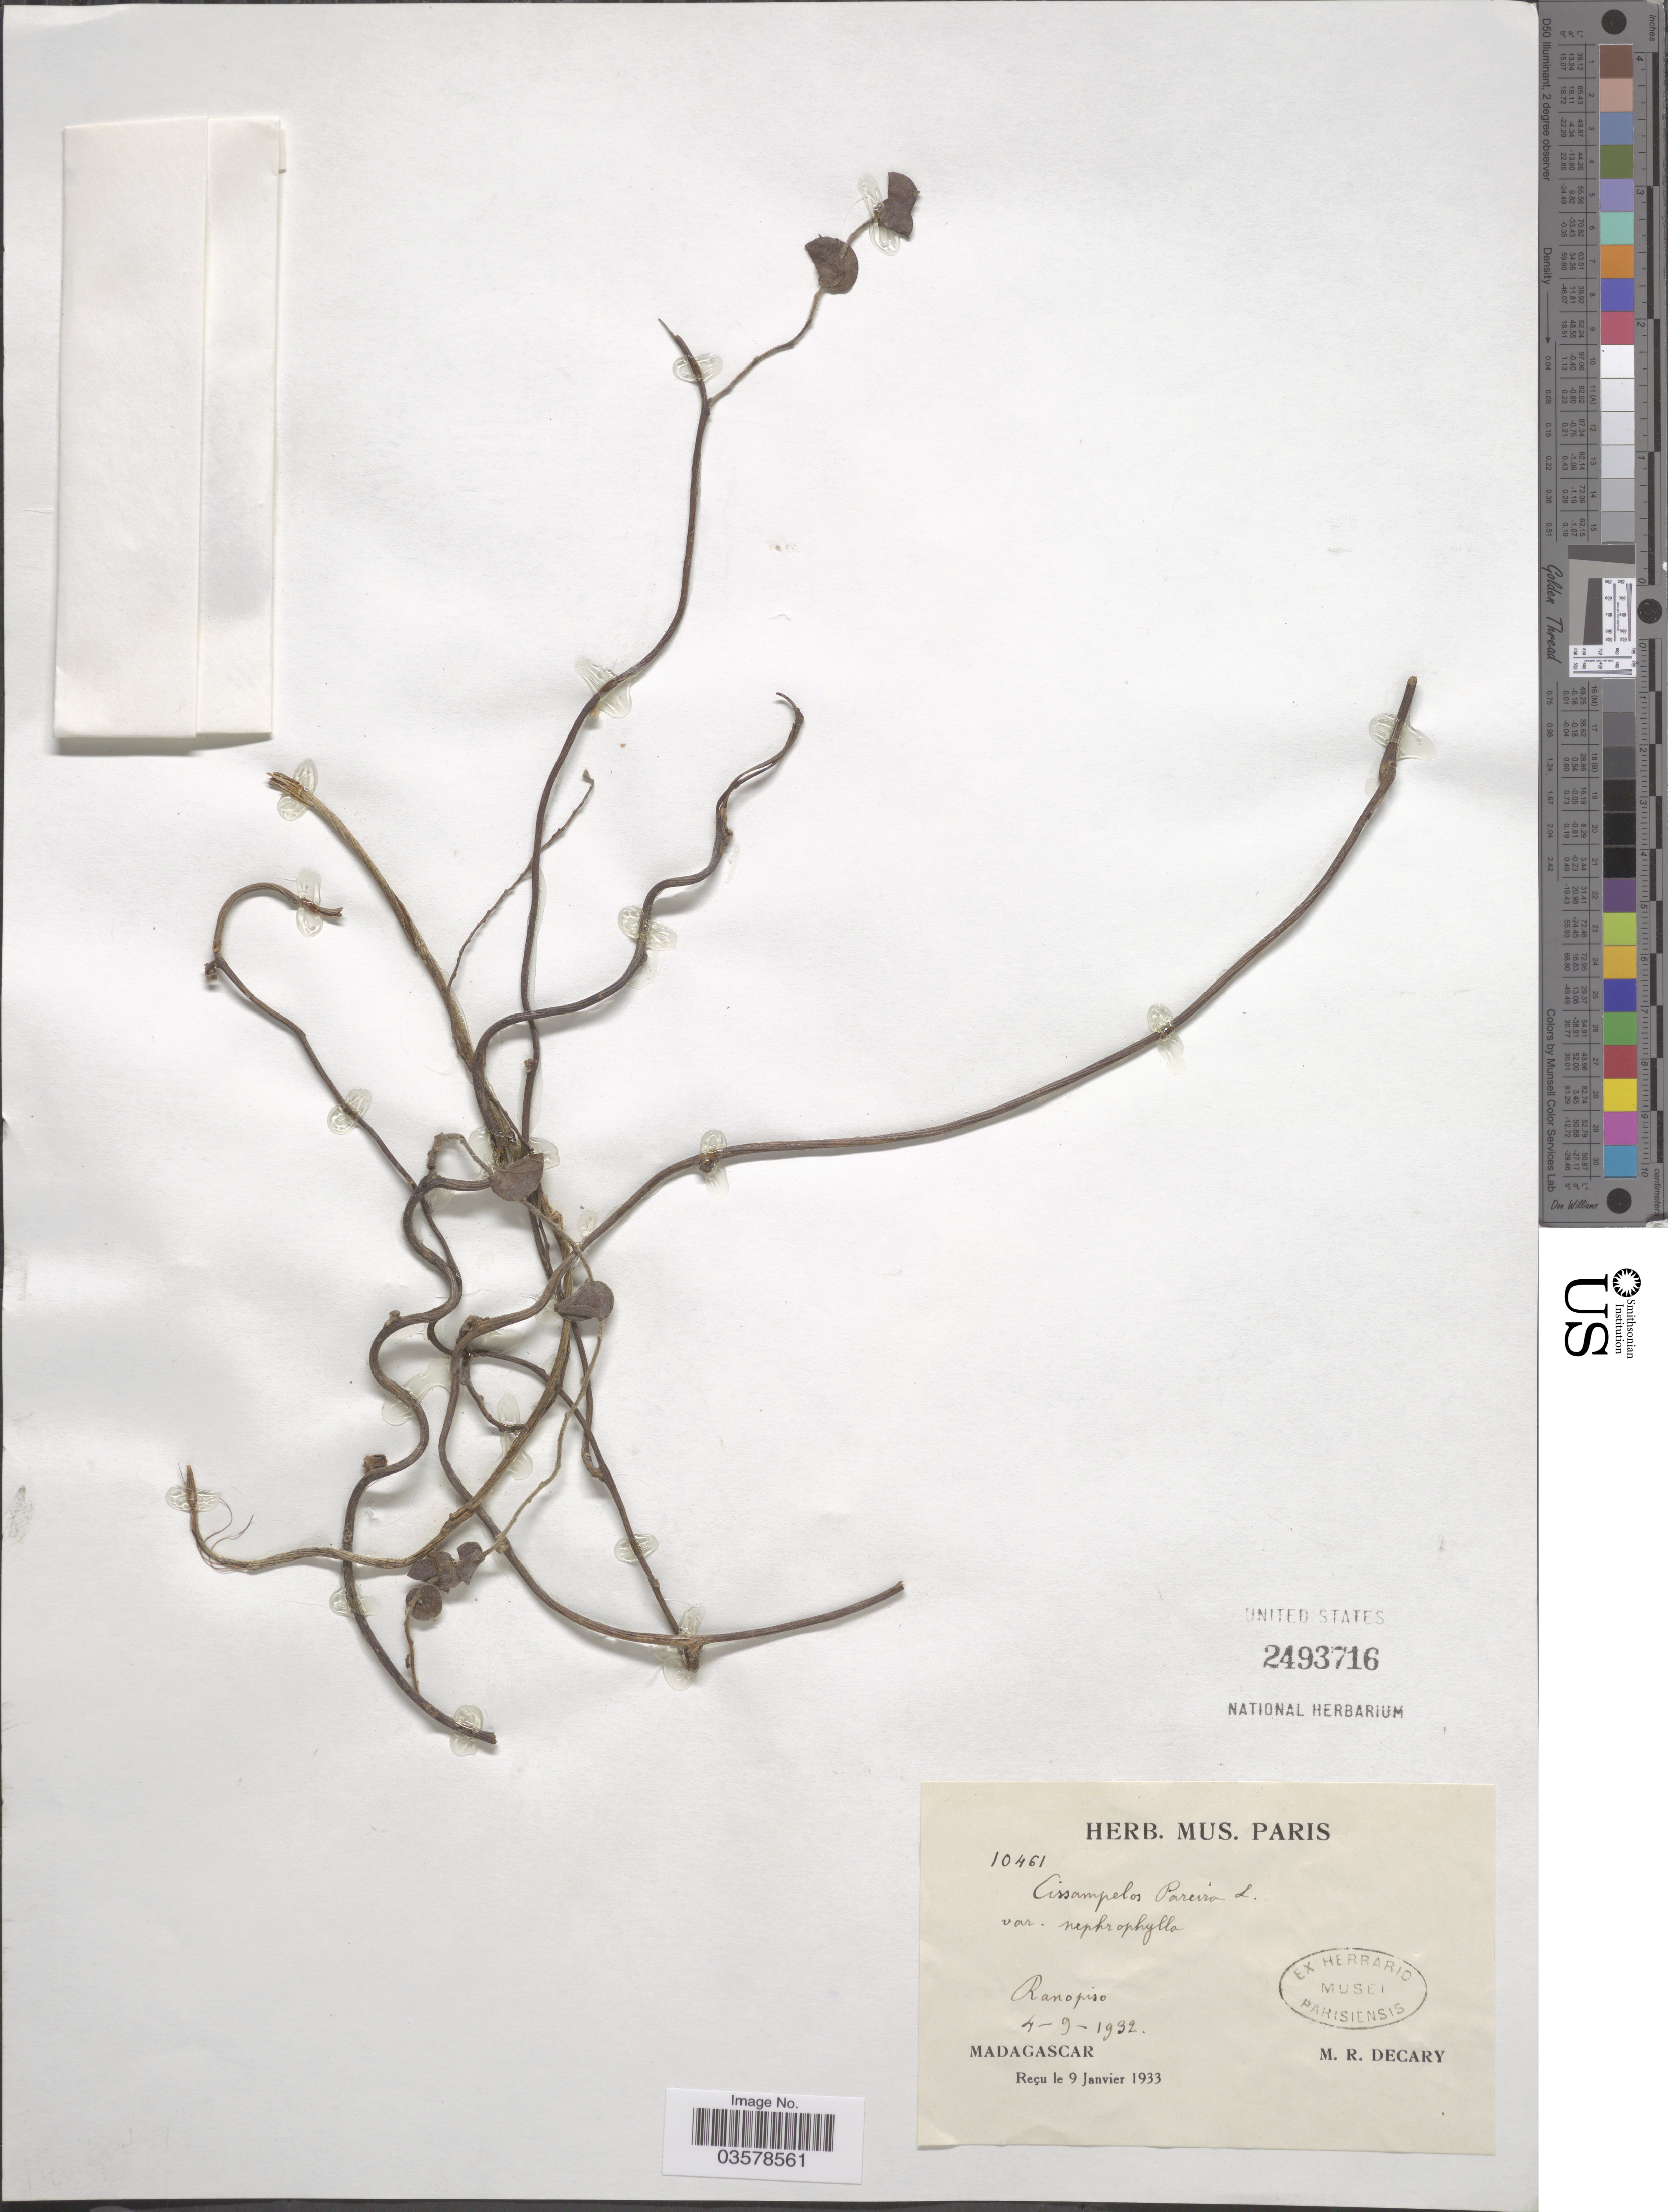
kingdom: Plantae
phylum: Tracheophyta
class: Magnoliopsida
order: Ranunculales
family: Menispermaceae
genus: Cissampelos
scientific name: Cissampelos pareira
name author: L.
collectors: R. Decary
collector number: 10461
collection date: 1932-09-04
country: Madagascar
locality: Ranopiso.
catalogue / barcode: US 2493716